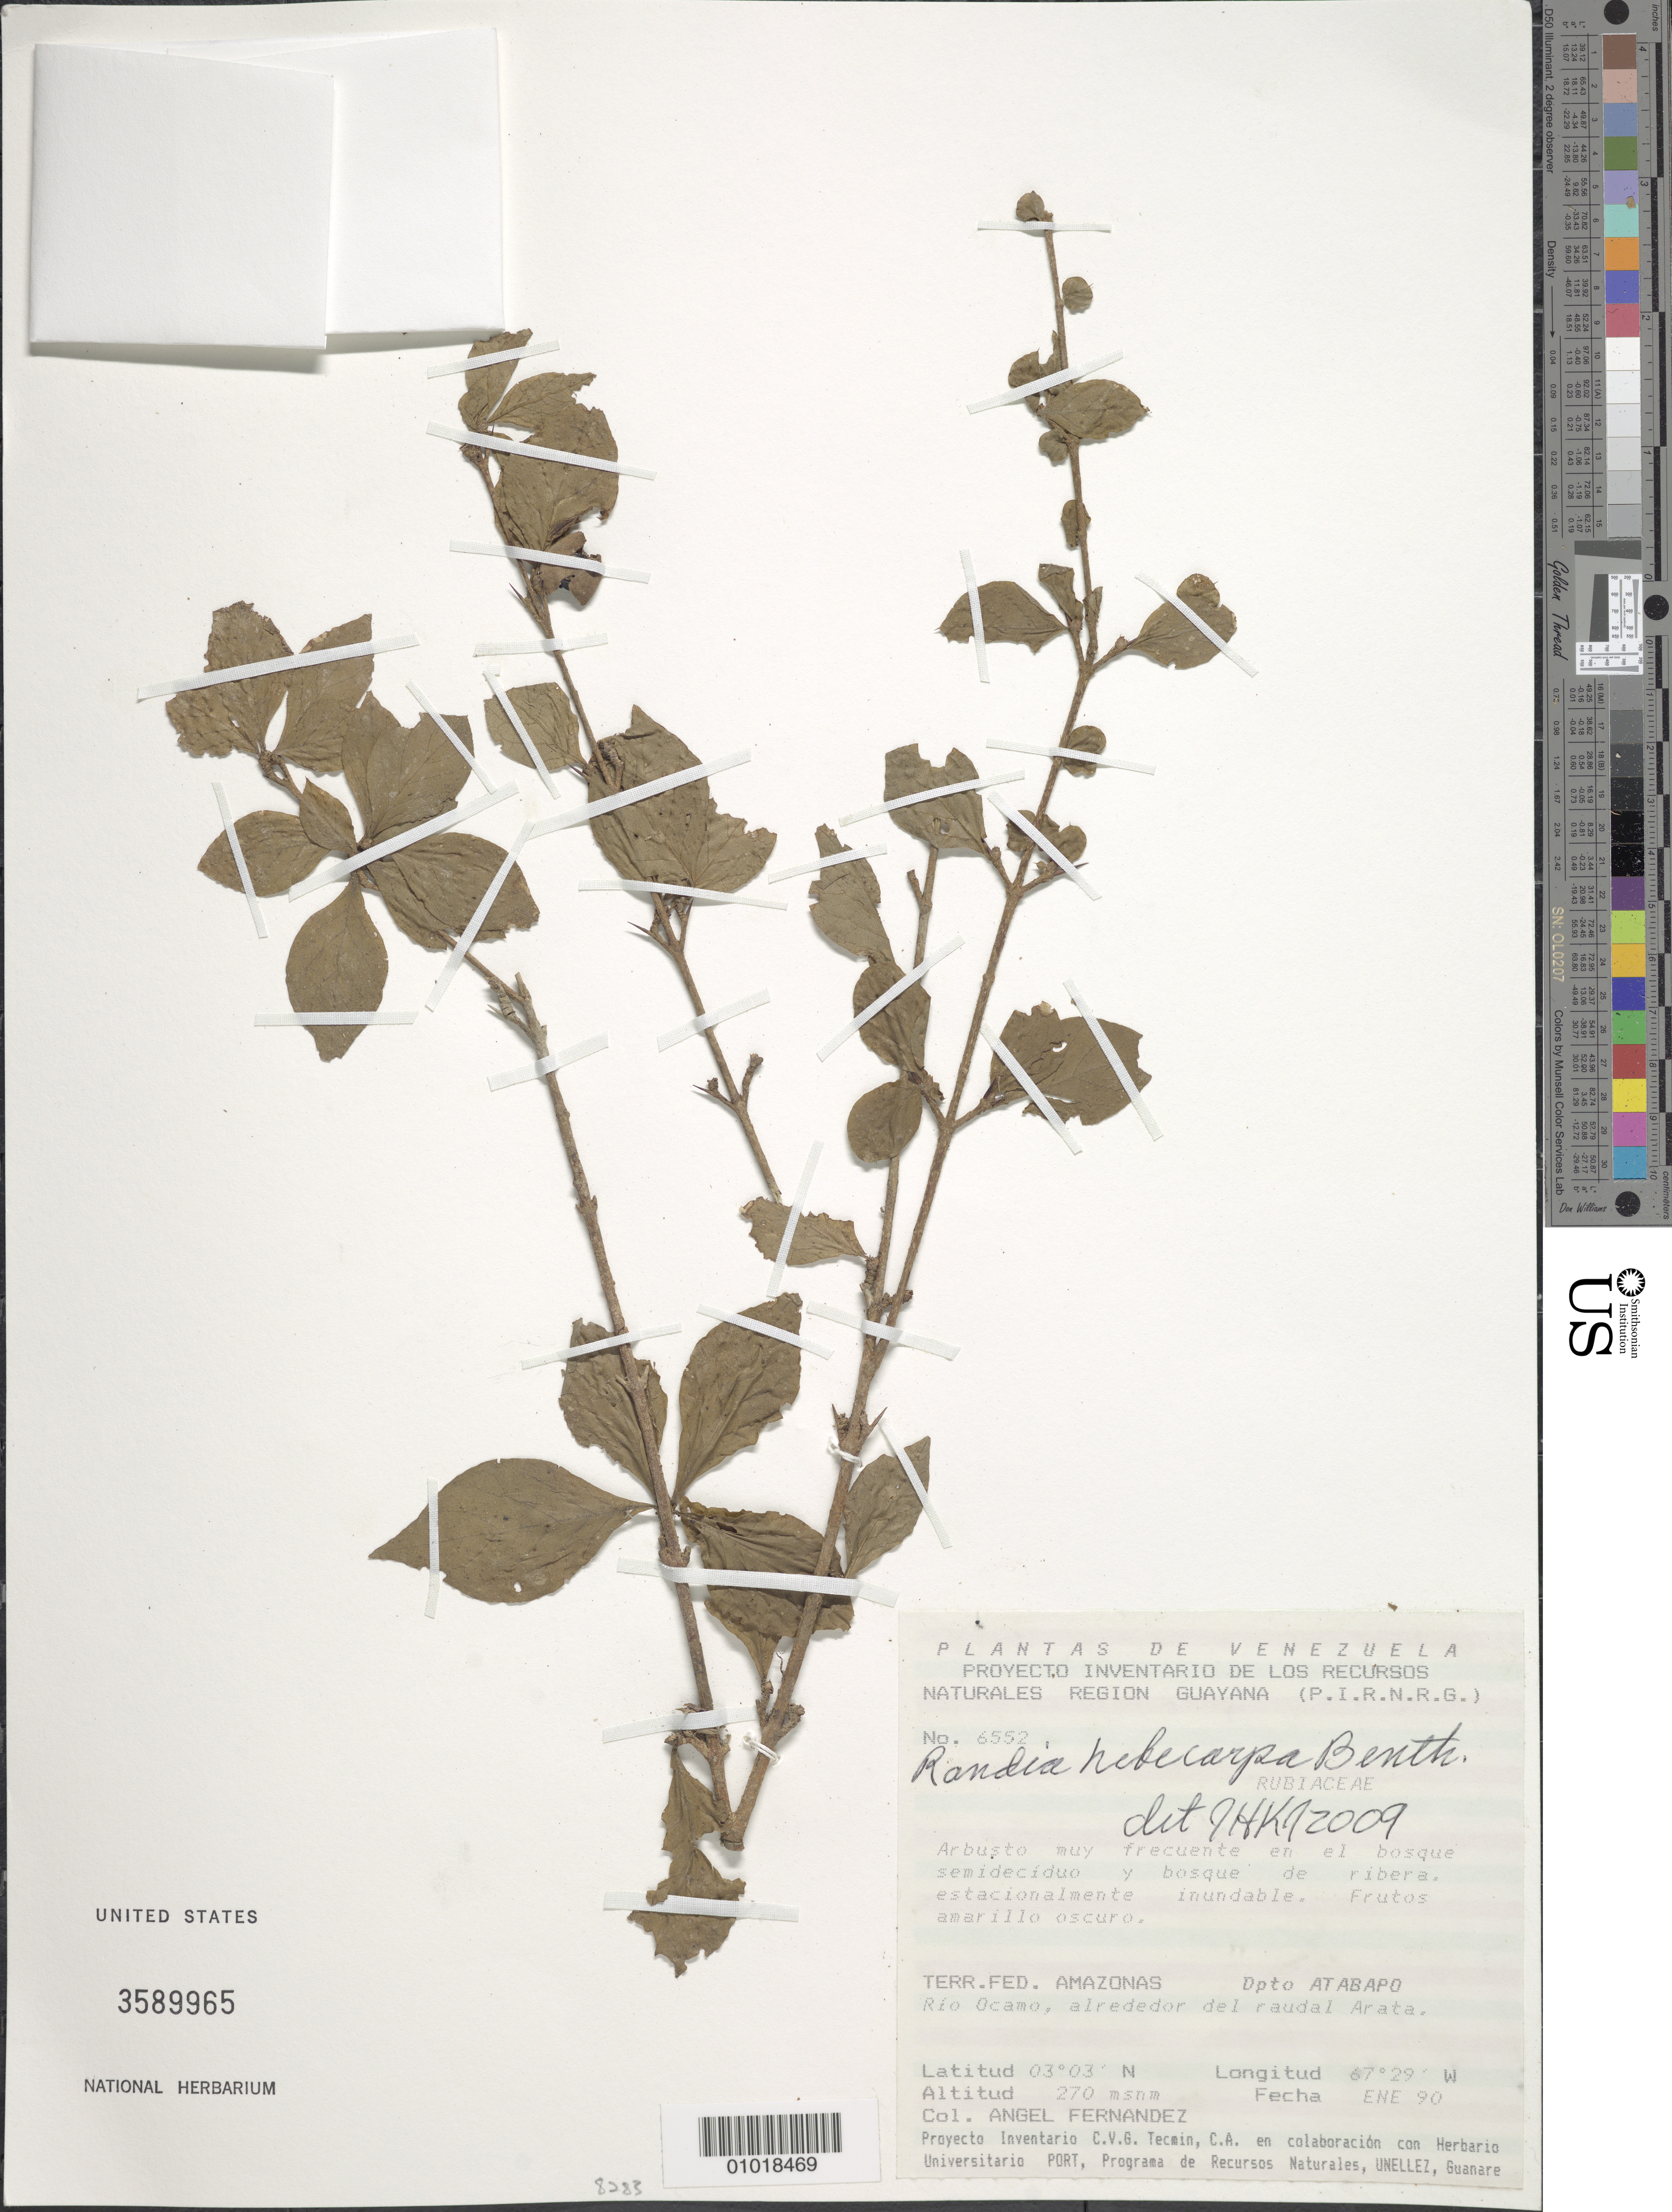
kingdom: Plantae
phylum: Tracheophyta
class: Magnoliopsida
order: Gentianales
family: Rubiaceae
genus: Randia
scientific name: Randia hebecarpa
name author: Benth.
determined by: Kirkbride, J. H.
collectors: A. Fernández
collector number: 6552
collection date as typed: Jan-90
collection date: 1990-01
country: Venezuela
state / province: Amazonas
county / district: Atabapo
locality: Río Ocamo, alrededor del raudal Arata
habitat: Bsoque semideciduo y bosque de ribera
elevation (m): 270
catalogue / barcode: US 3589965